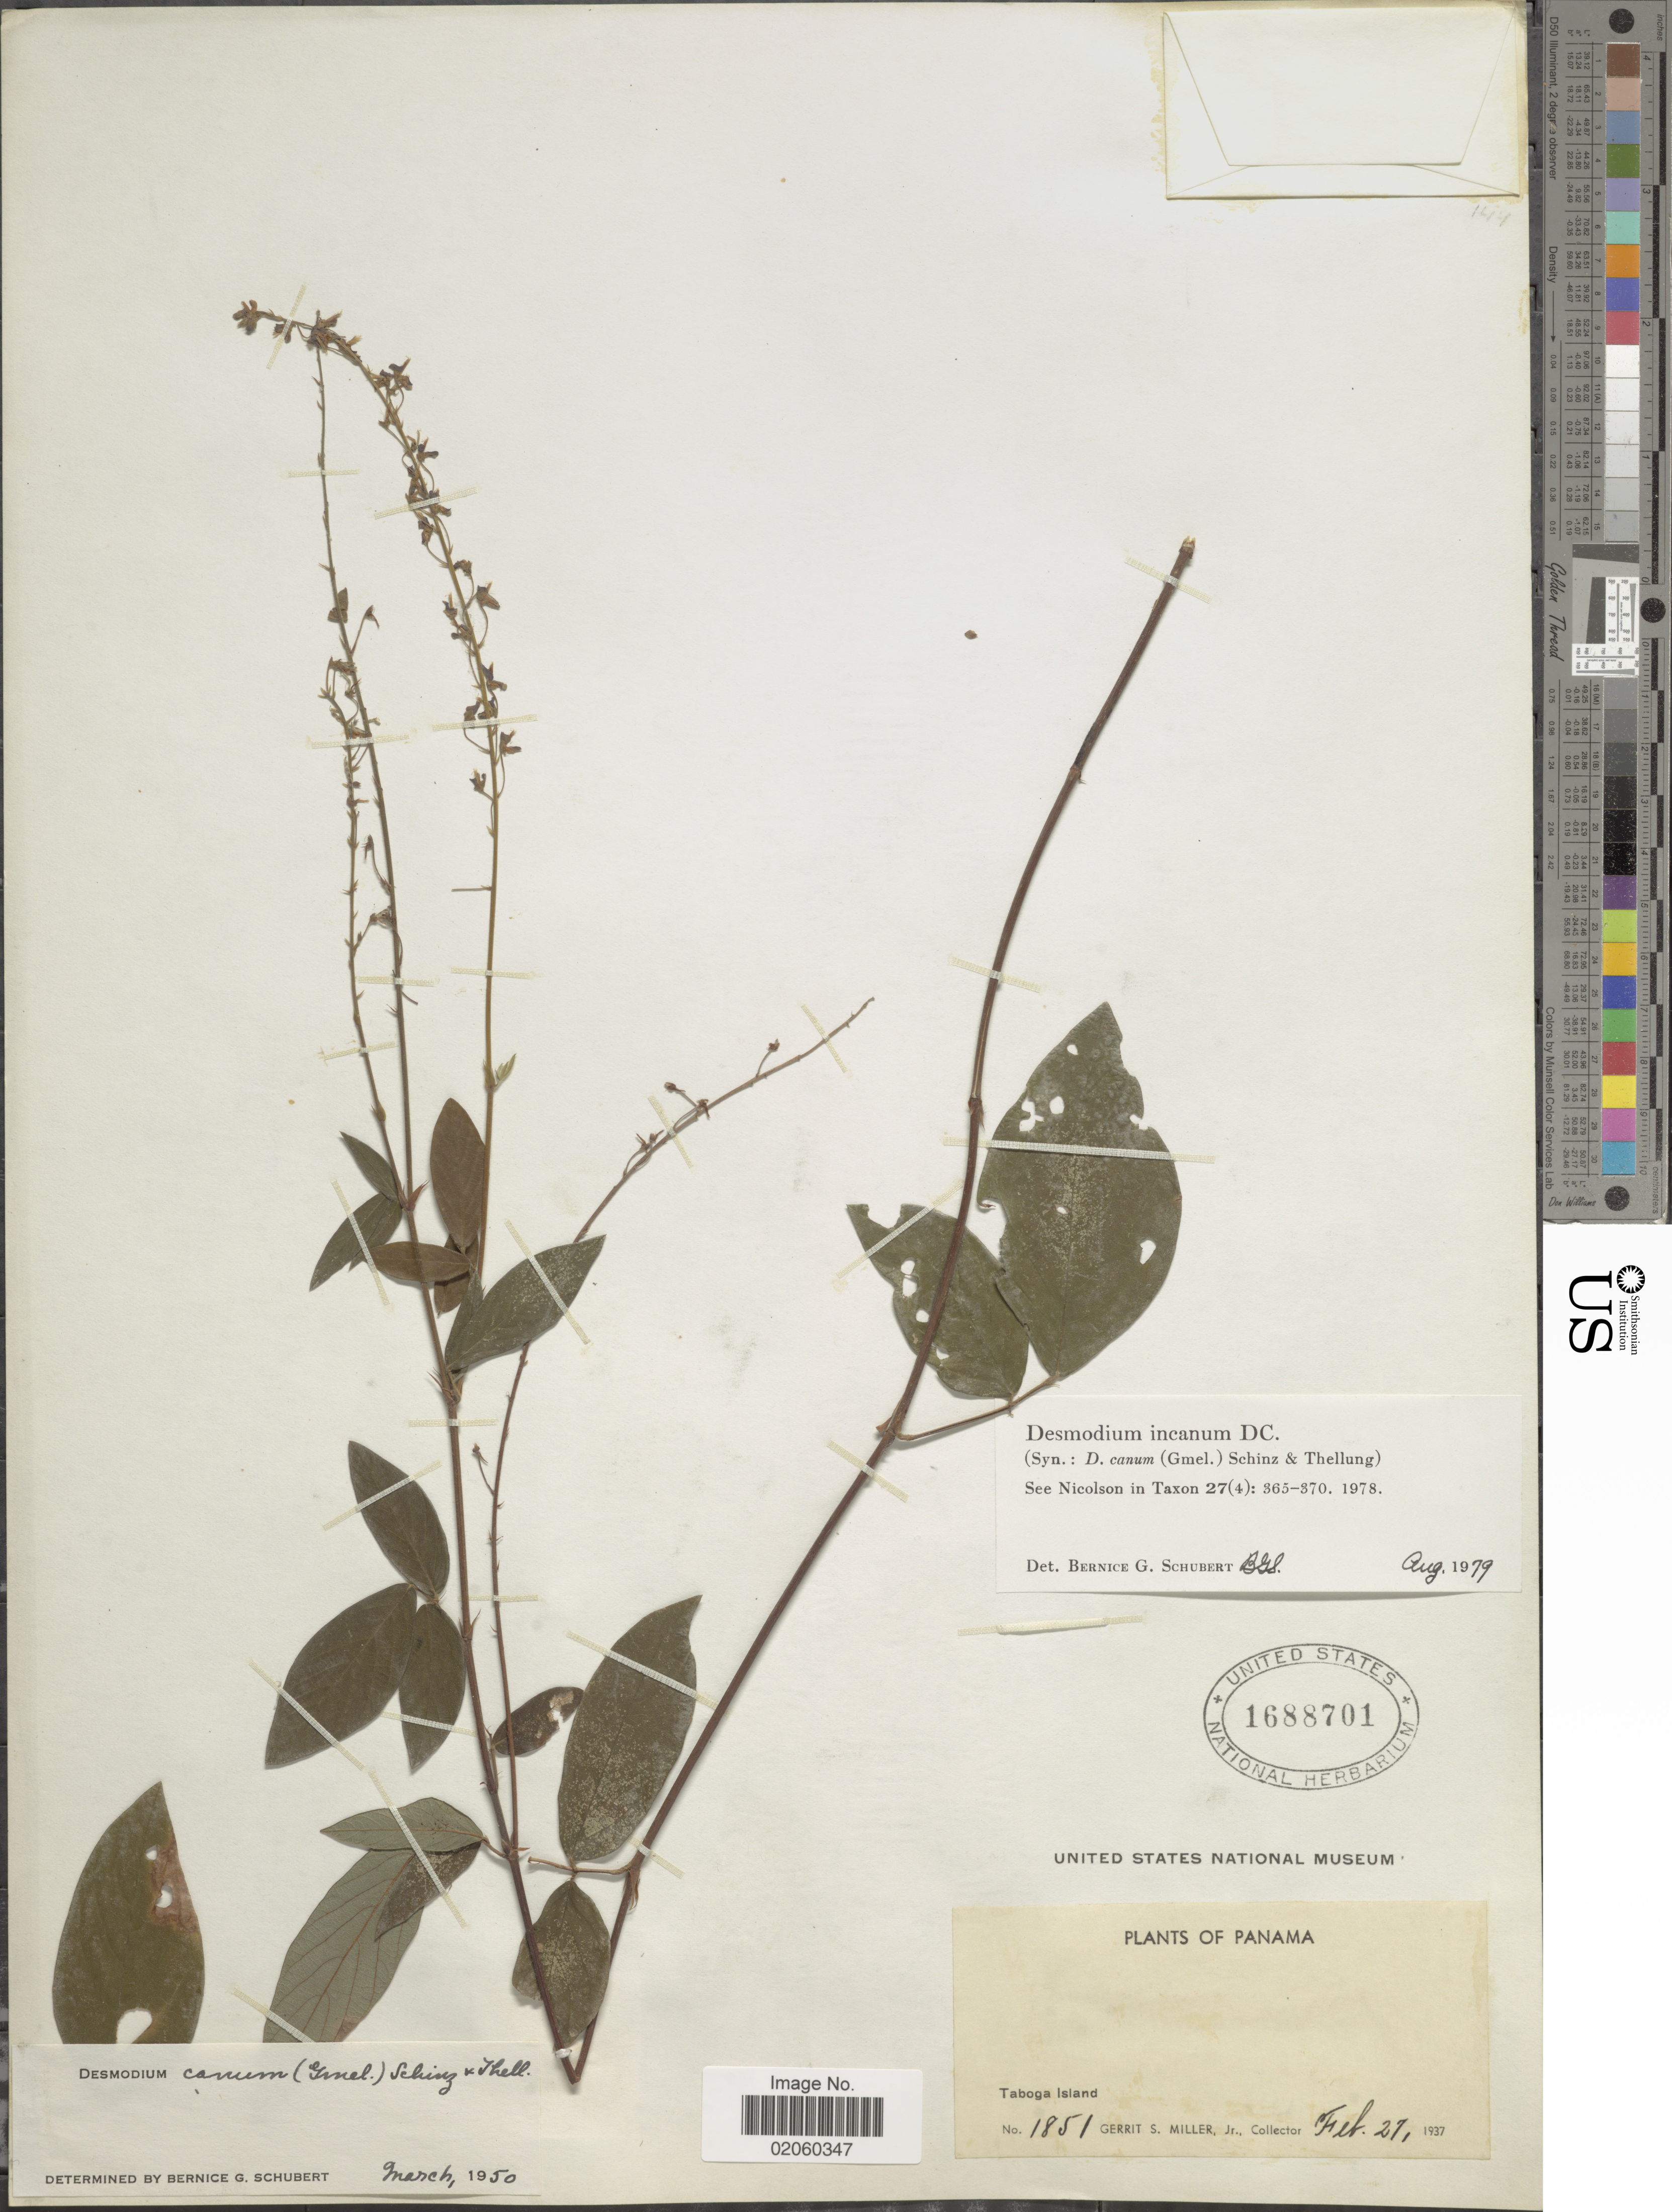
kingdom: Plantae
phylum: Tracheophyta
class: Magnoliopsida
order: Fabales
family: Fabaceae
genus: Desmodium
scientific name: Desmodium incanum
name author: (Sw.) DC.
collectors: G. S. Miller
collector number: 1851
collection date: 1937-02-27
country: Panama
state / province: Panamá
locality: Taboga Island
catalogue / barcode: US 1688701